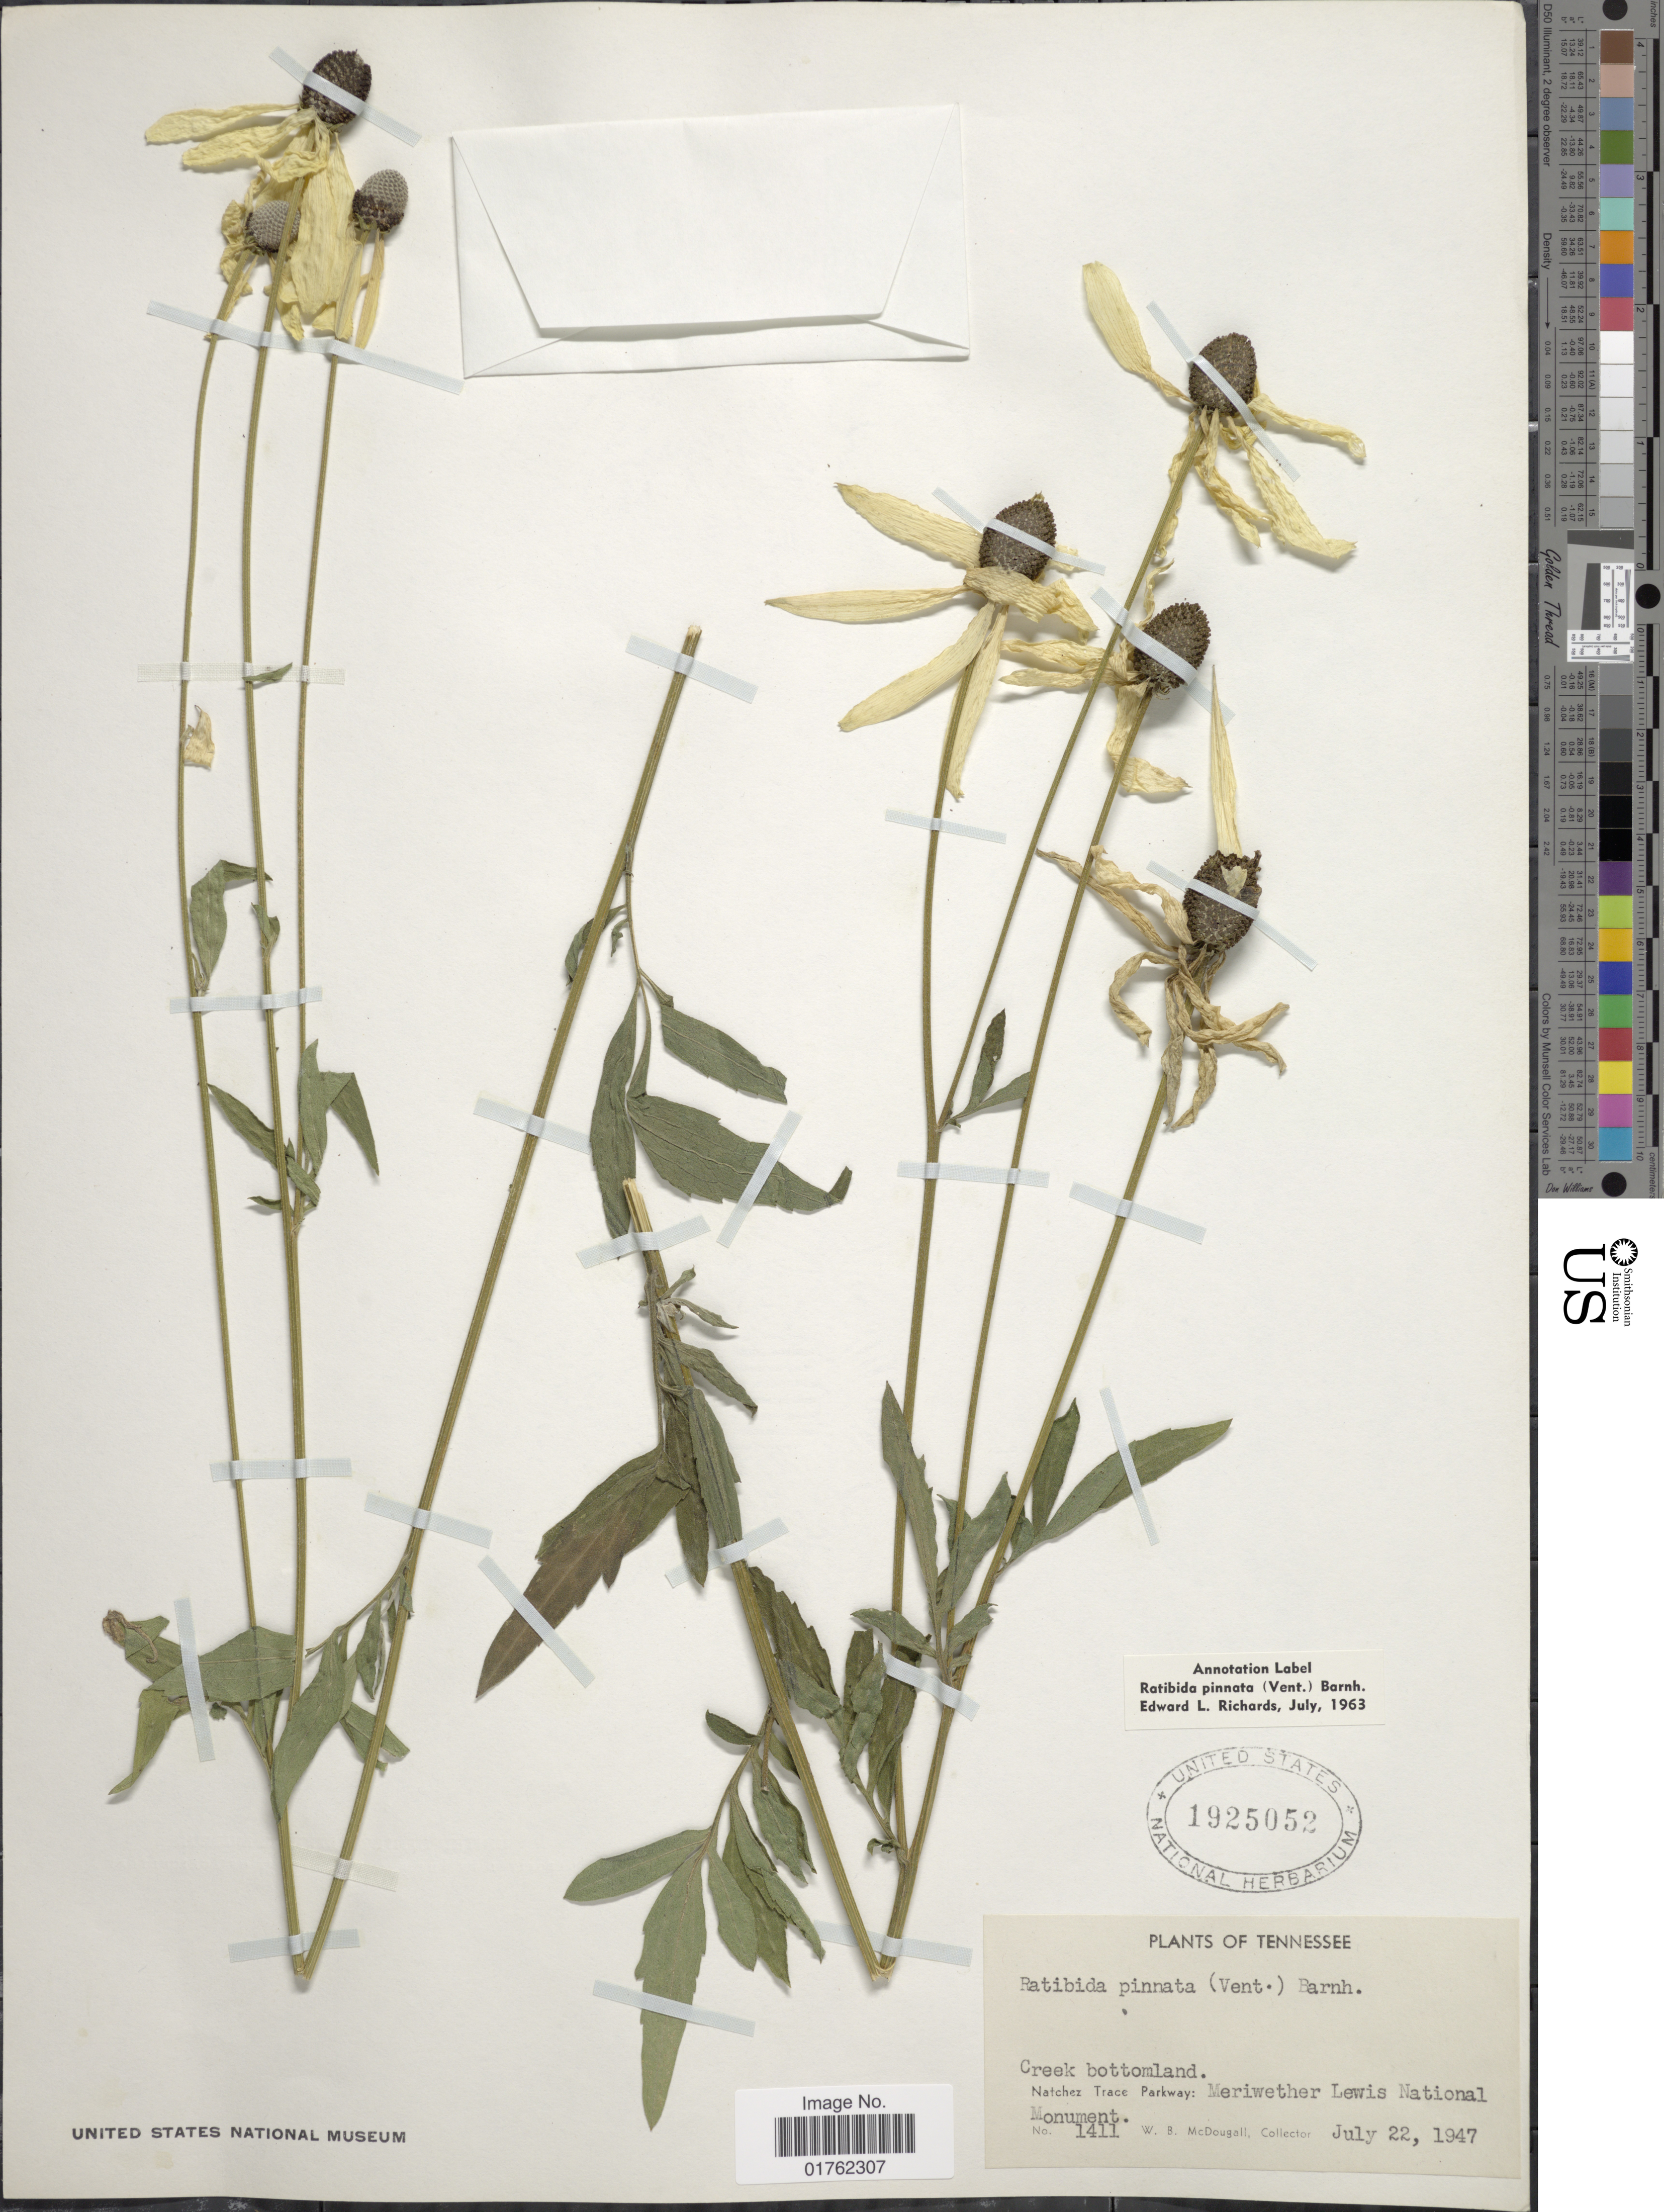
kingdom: Plantae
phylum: Tracheophyta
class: Magnoliopsida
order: Asterales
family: Asteraceae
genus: Ratibida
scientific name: Ratibida pinnata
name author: (Vent.) Barnhart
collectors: W. B. McDougall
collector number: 1411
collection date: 1947-07-22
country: United States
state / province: Tennessee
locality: Creek bottomland, Natchez Trace Parkway: Meriwether Lewis National Monument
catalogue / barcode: US 1925052